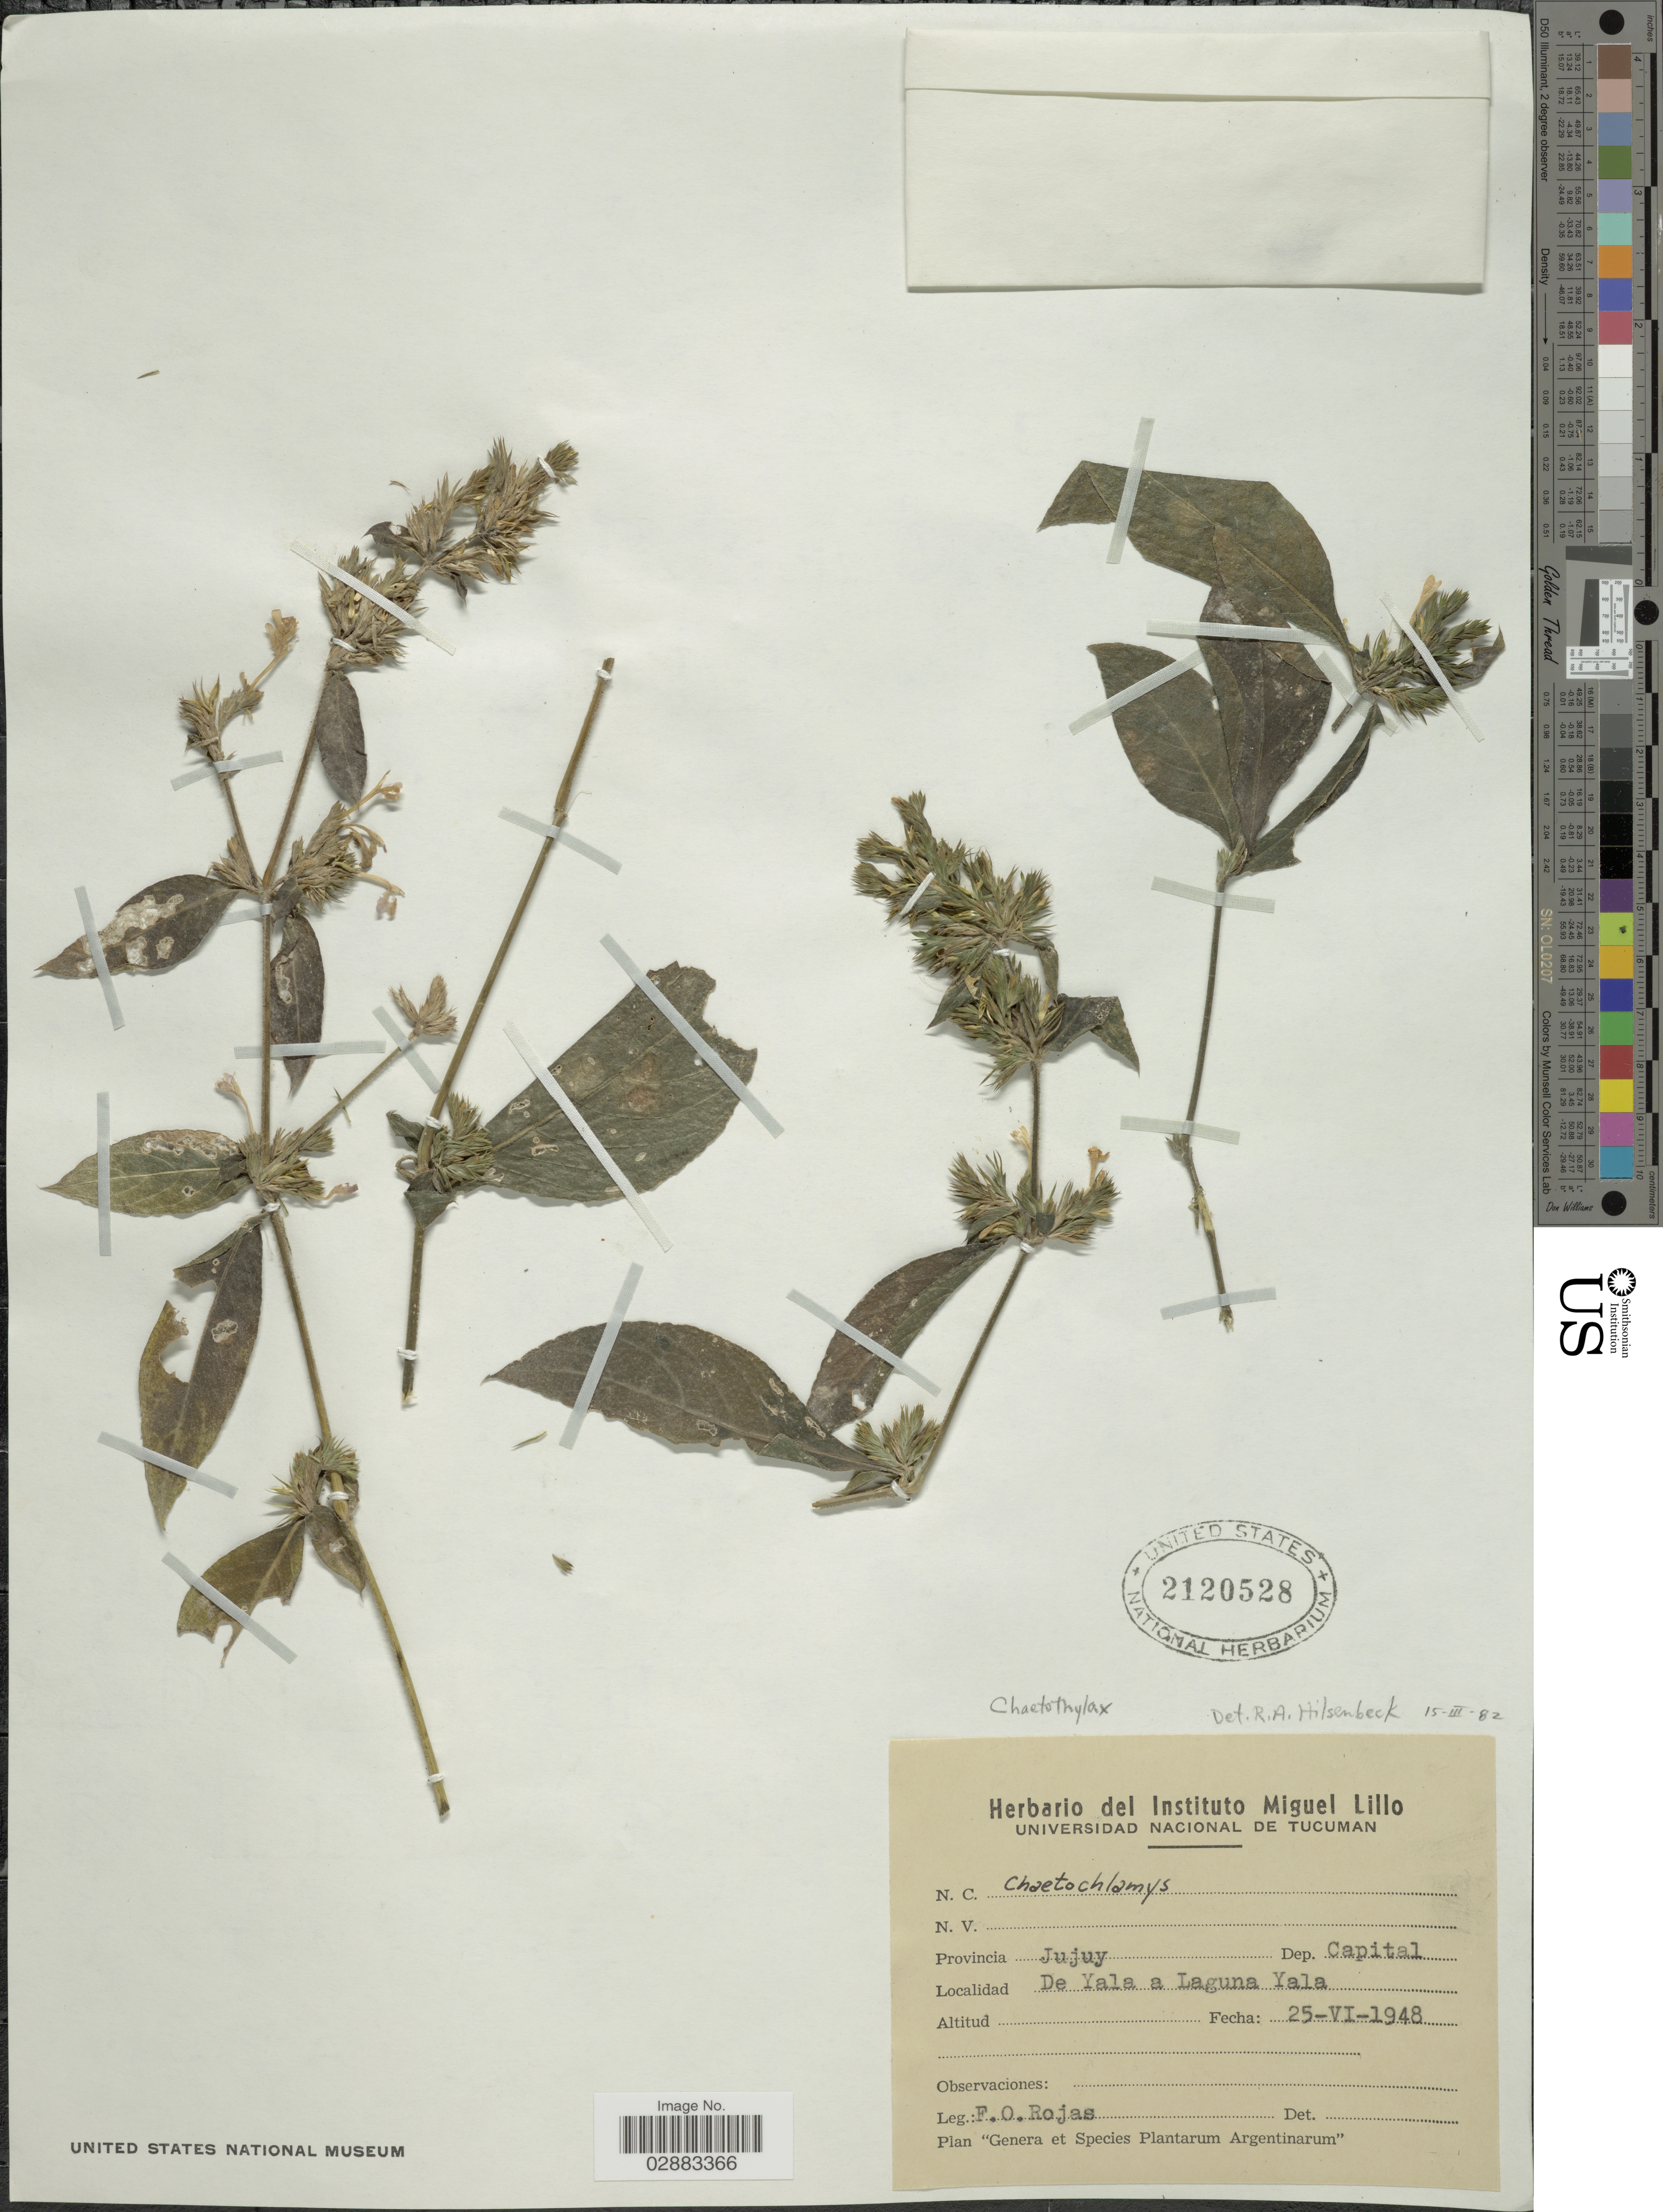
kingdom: Plantae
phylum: Tracheophyta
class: Magnoliopsida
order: Lamiales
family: Acanthaceae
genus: Justicia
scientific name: Justicia goudotii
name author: V.A.W. Graham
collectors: F. Rojas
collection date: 1948-06-25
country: Argentina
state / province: Jujuy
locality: Dep. Capital. De Yala a Laguna Yala.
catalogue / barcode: US 2120528